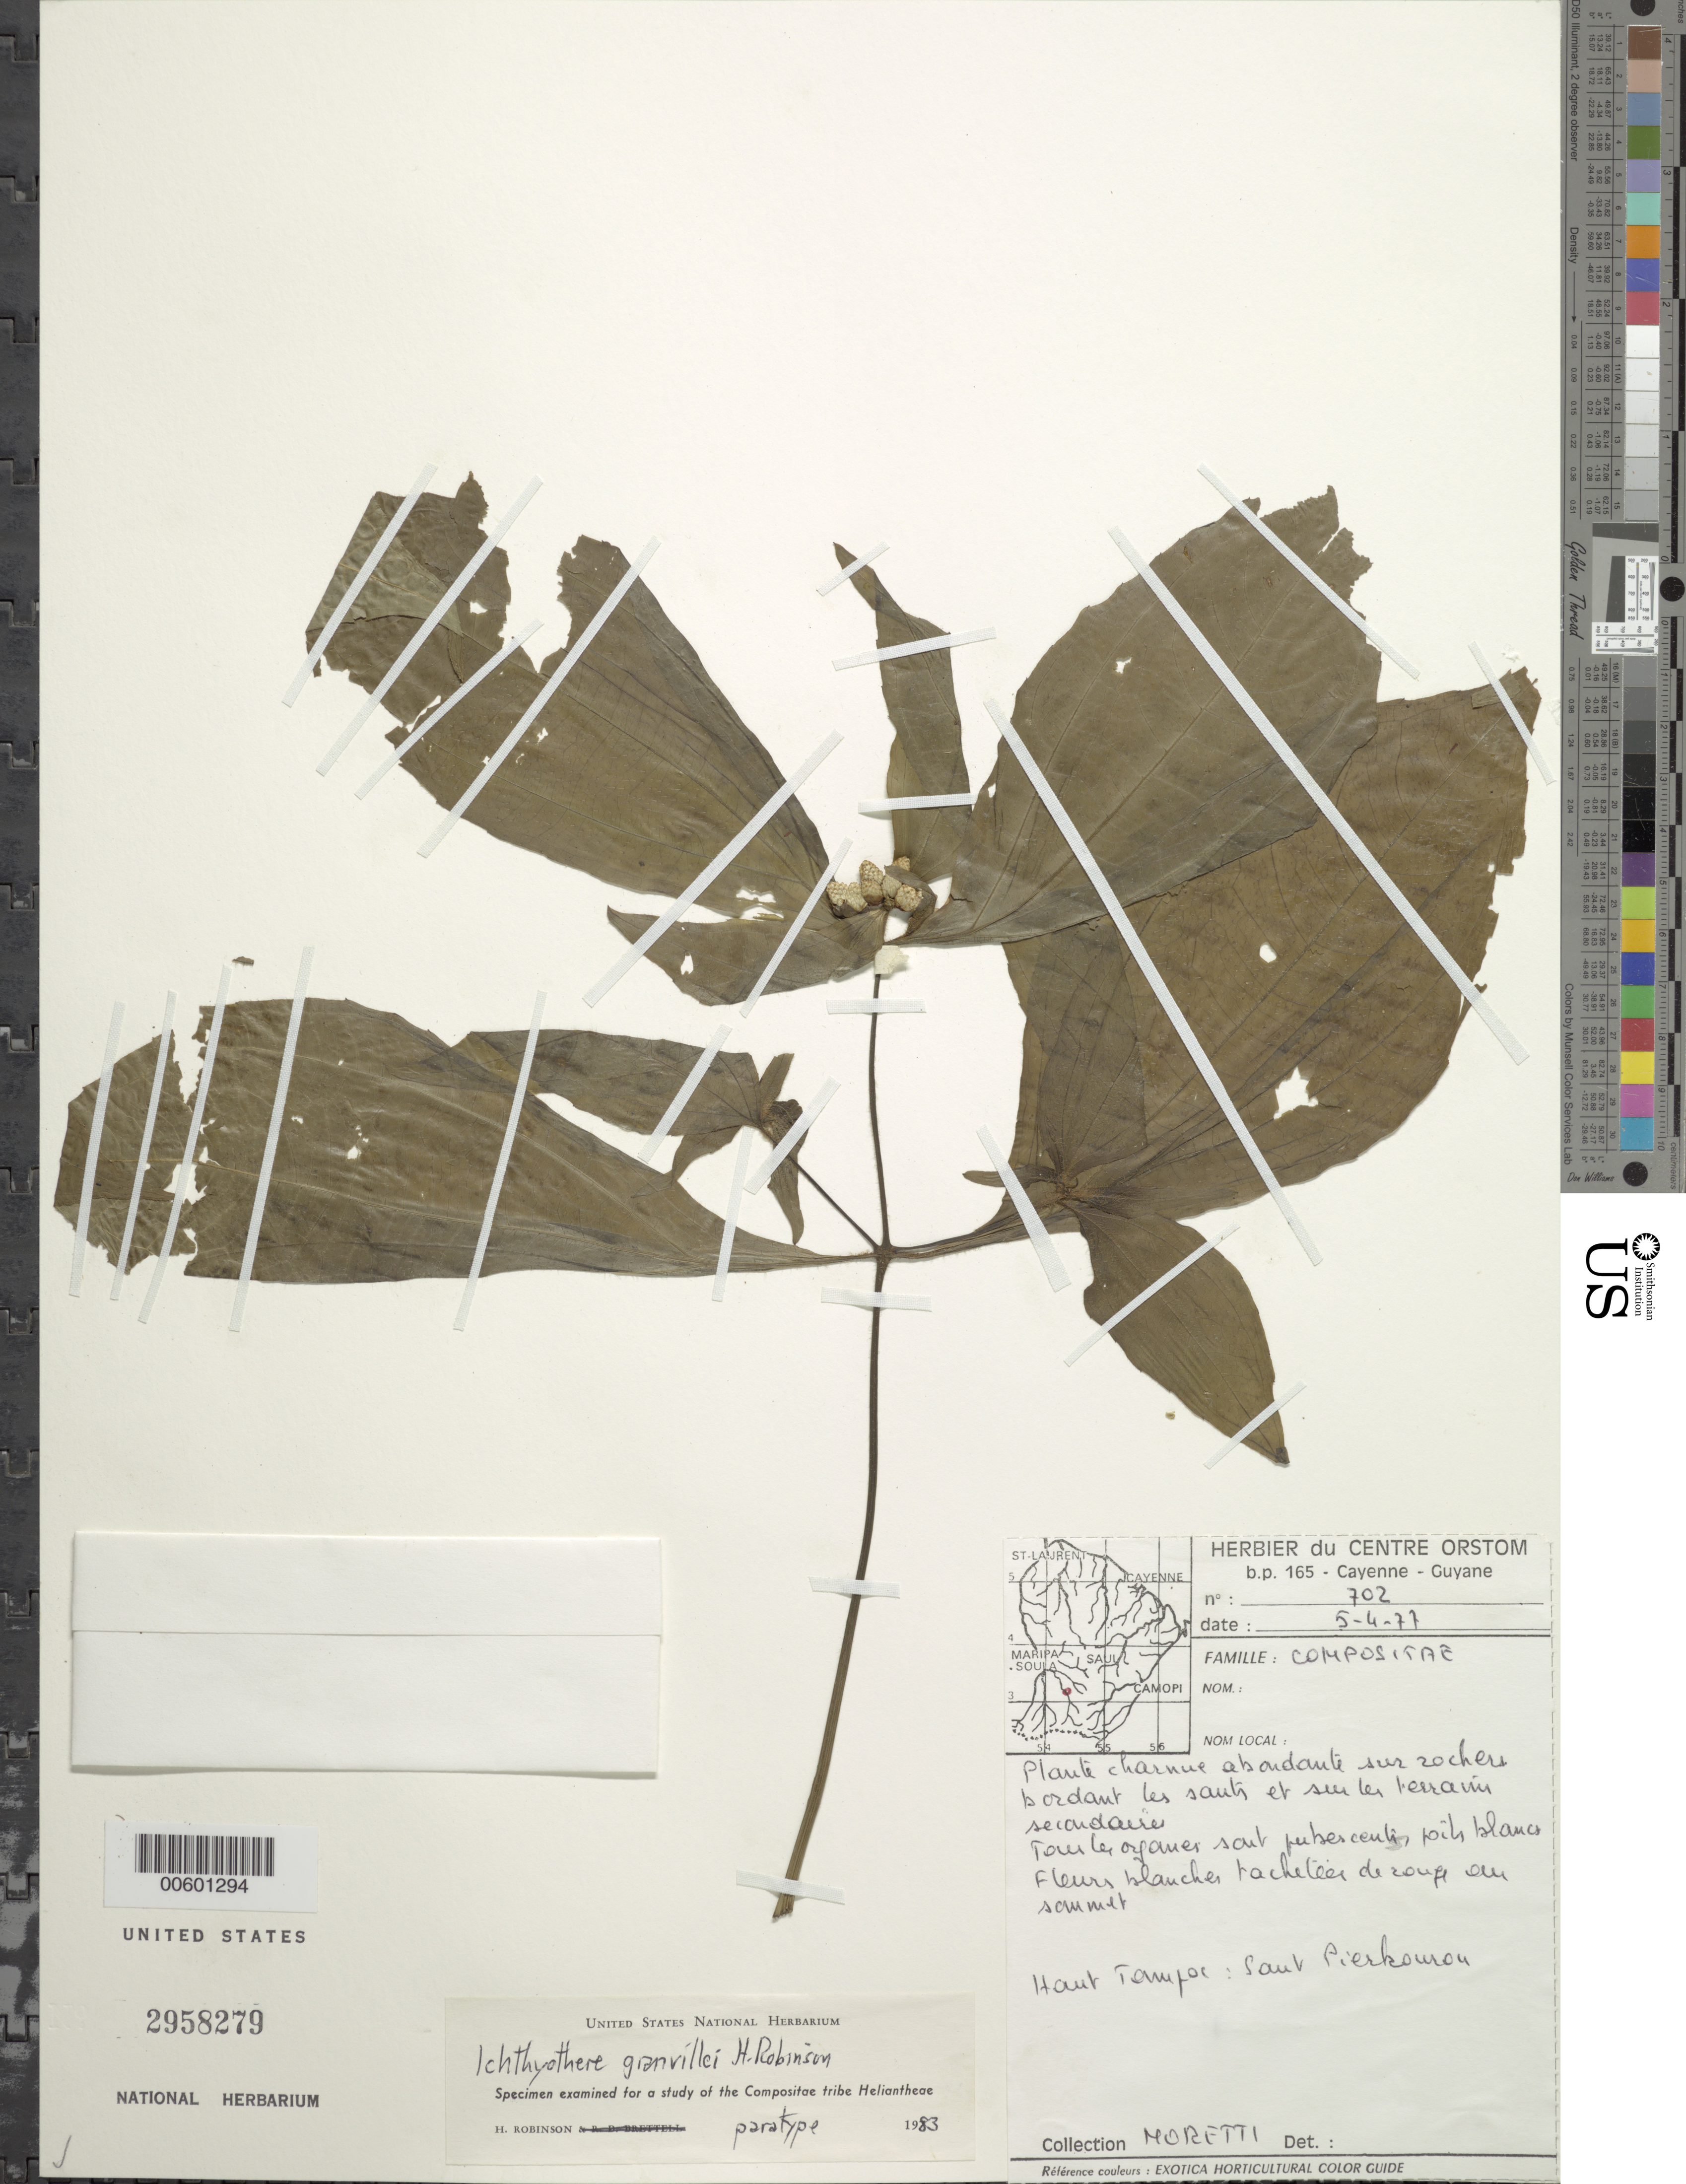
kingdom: Plantae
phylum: Tracheophyta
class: Magnoliopsida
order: Asterales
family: Asteraceae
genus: Ichthyothere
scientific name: Ichthyothere granvillei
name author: H. Rob.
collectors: C. Moretti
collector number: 702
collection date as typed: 5-Apr-77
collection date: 1977-04-05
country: French Guiana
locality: Haut Tampoc, Saut Pier Kourou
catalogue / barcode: US 2958279